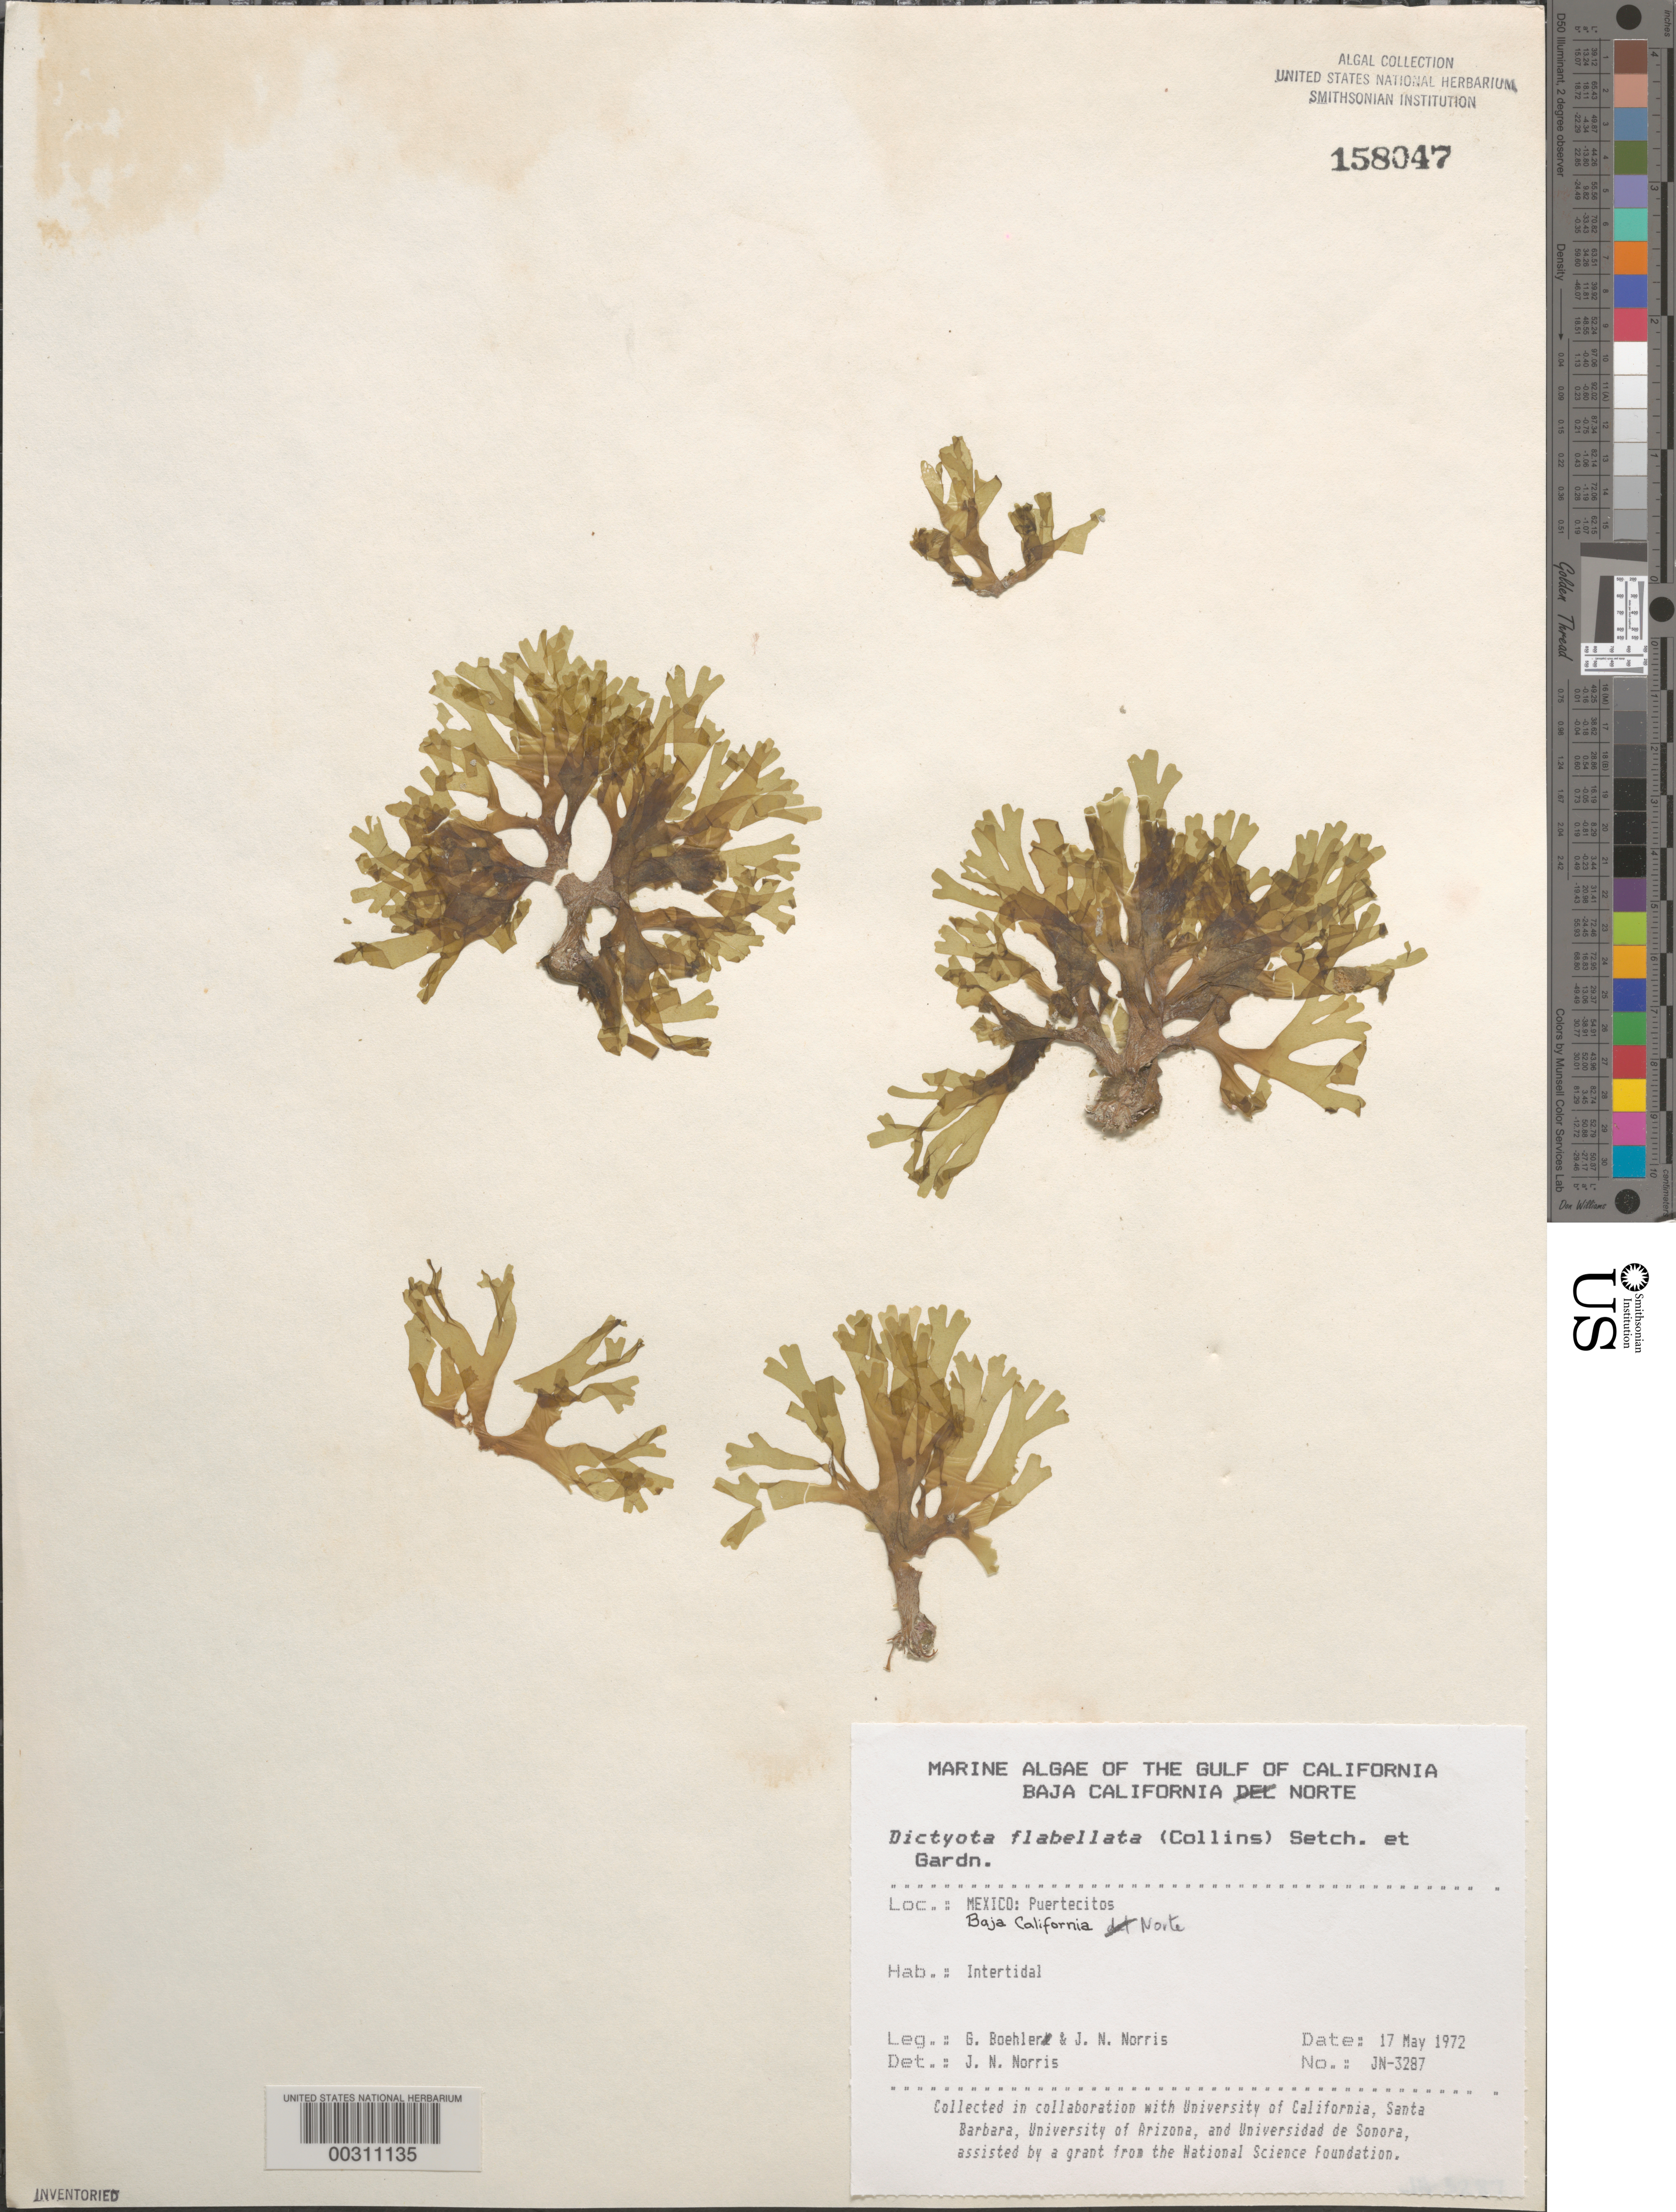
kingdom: Chromista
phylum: Ochrophyta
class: Phaeophyceae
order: Dictyotales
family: Dictyotaceae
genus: Dictyota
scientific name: Dictyota flabellata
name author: (Collins) Setch. & N.L. Gardner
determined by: Norris, James N.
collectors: G. Boehlert & J. N. Norris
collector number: JN-3287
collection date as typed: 17 May 1972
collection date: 1972-05-17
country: Mexico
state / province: Baja California Norte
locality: Puertecitos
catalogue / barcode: US 158047